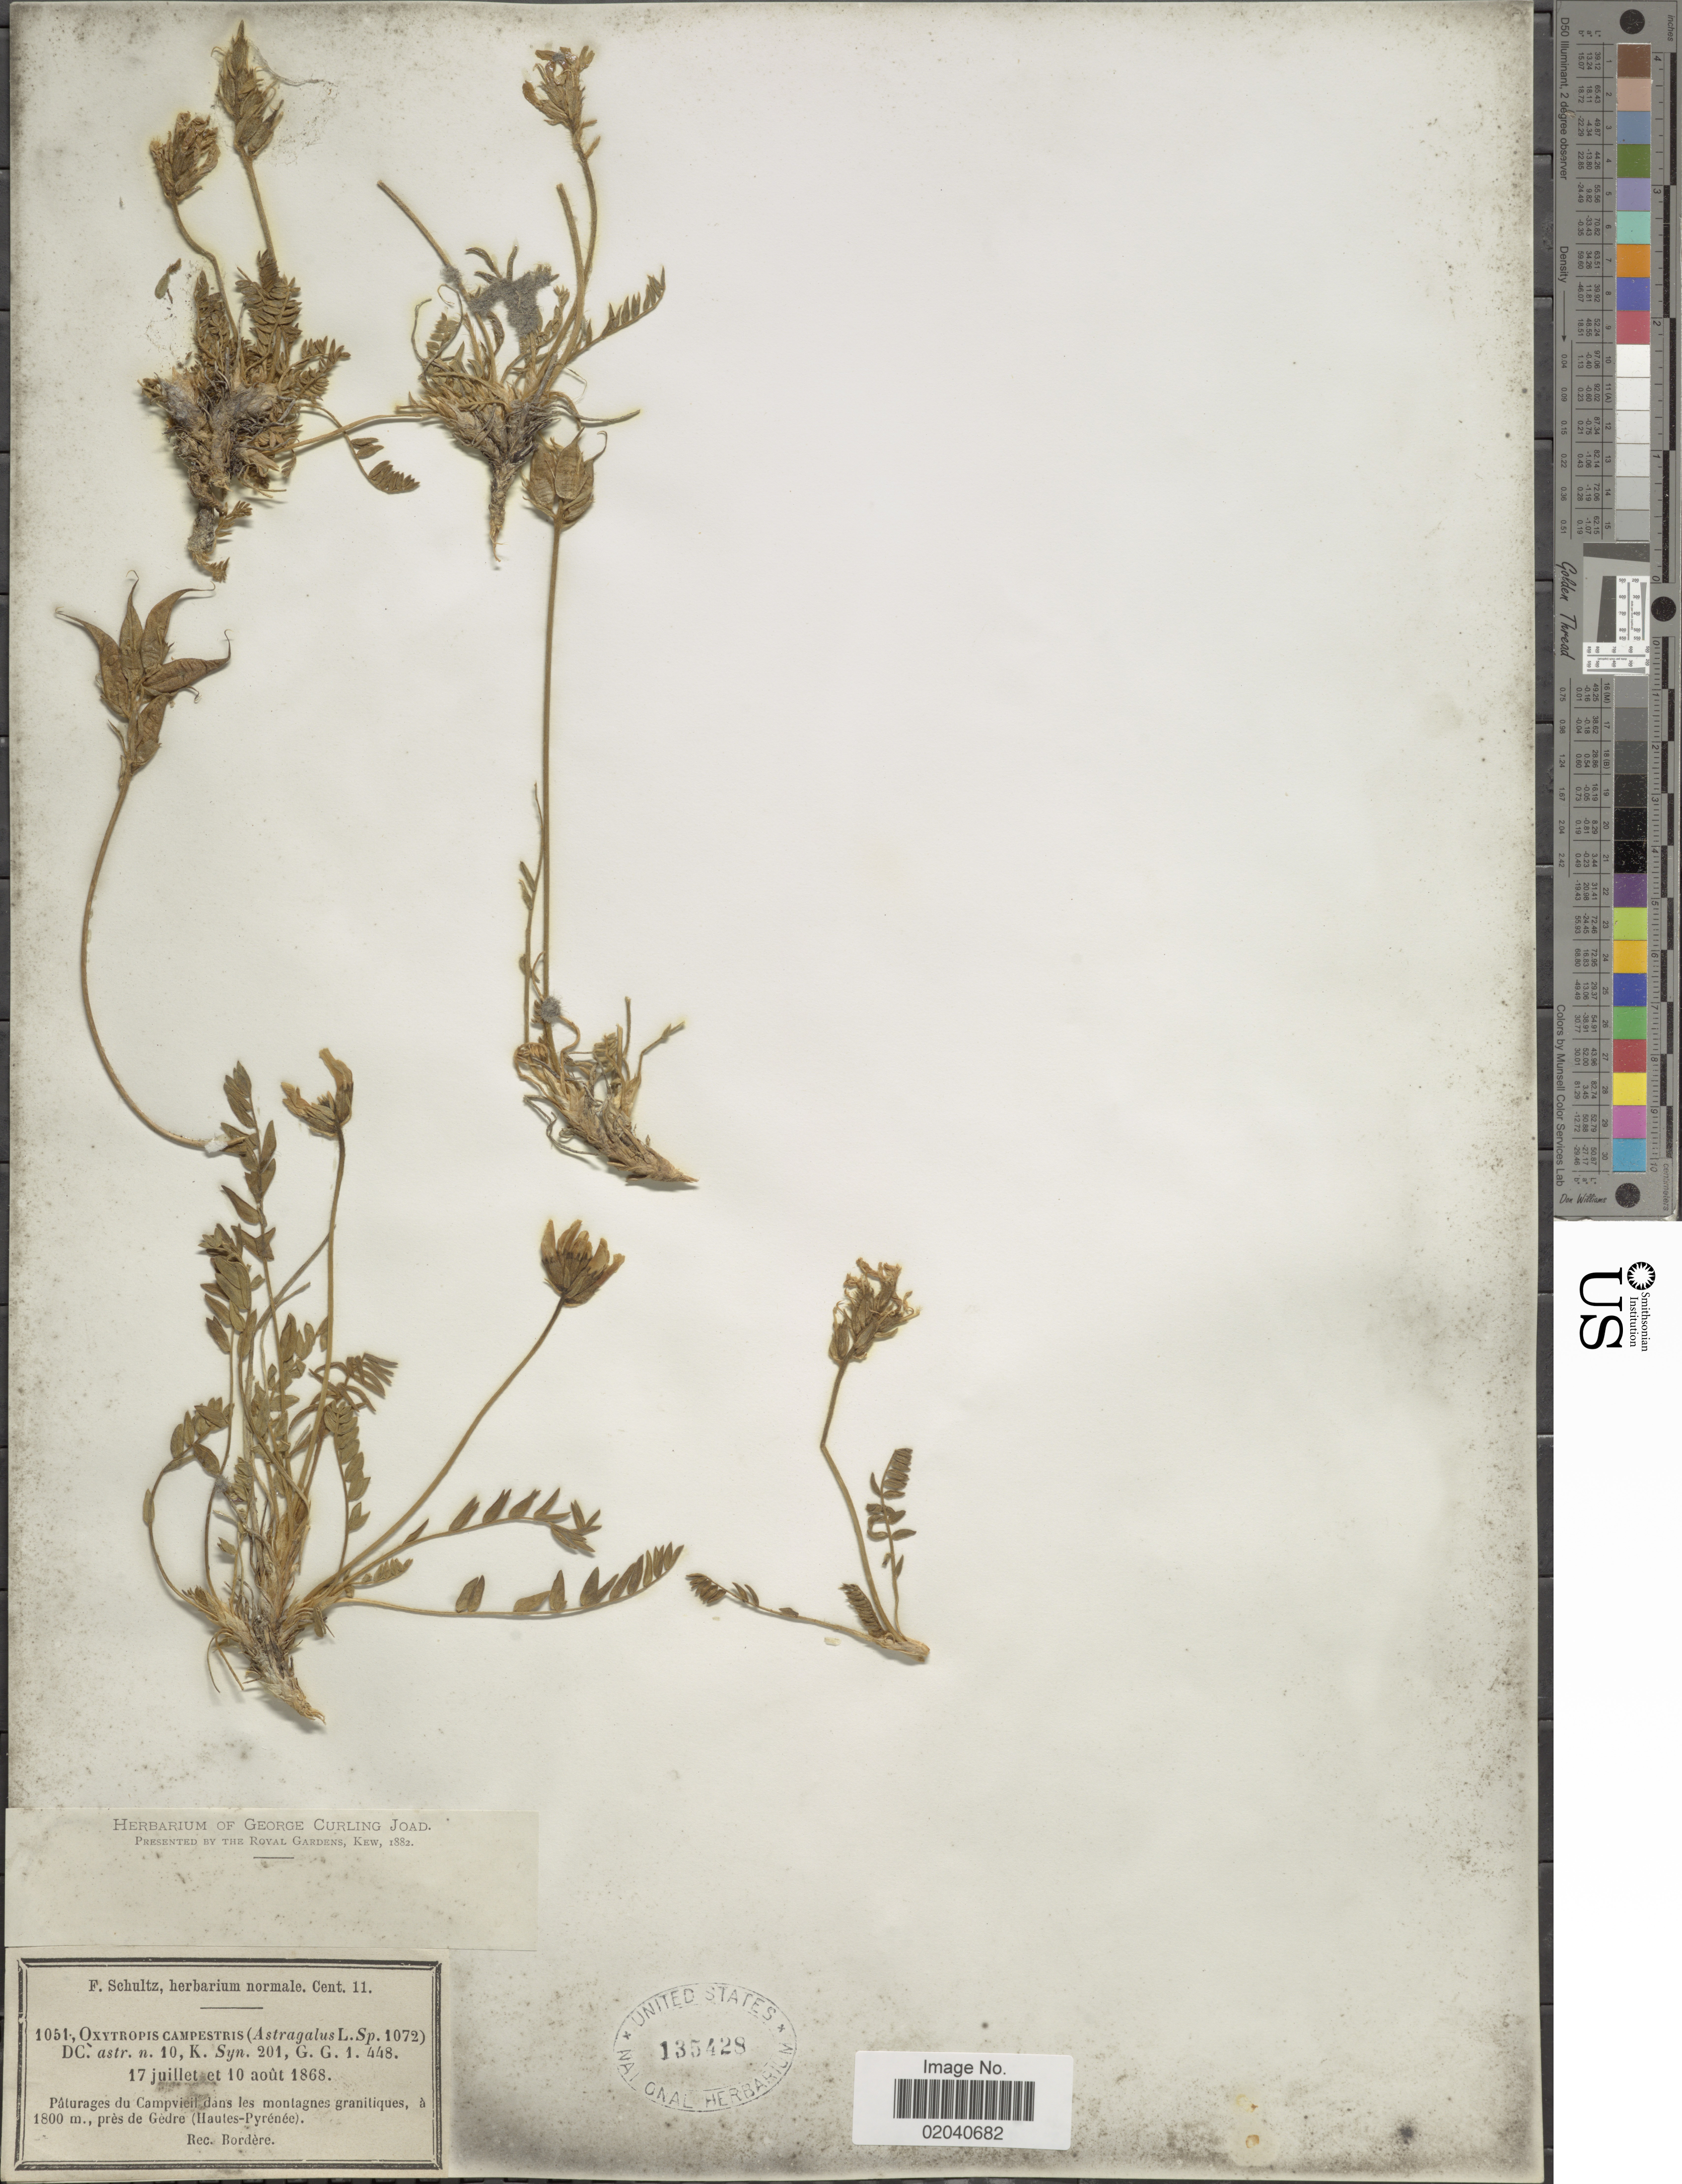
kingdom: Plantae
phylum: Tracheophyta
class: Magnoliopsida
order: Fabales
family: Fabaceae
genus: Oxytropis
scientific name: Oxytropis campestris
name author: (L.) DC.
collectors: F. Schultz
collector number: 1051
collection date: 1868-07-17/1868-08-10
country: France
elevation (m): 1800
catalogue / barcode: US 135428